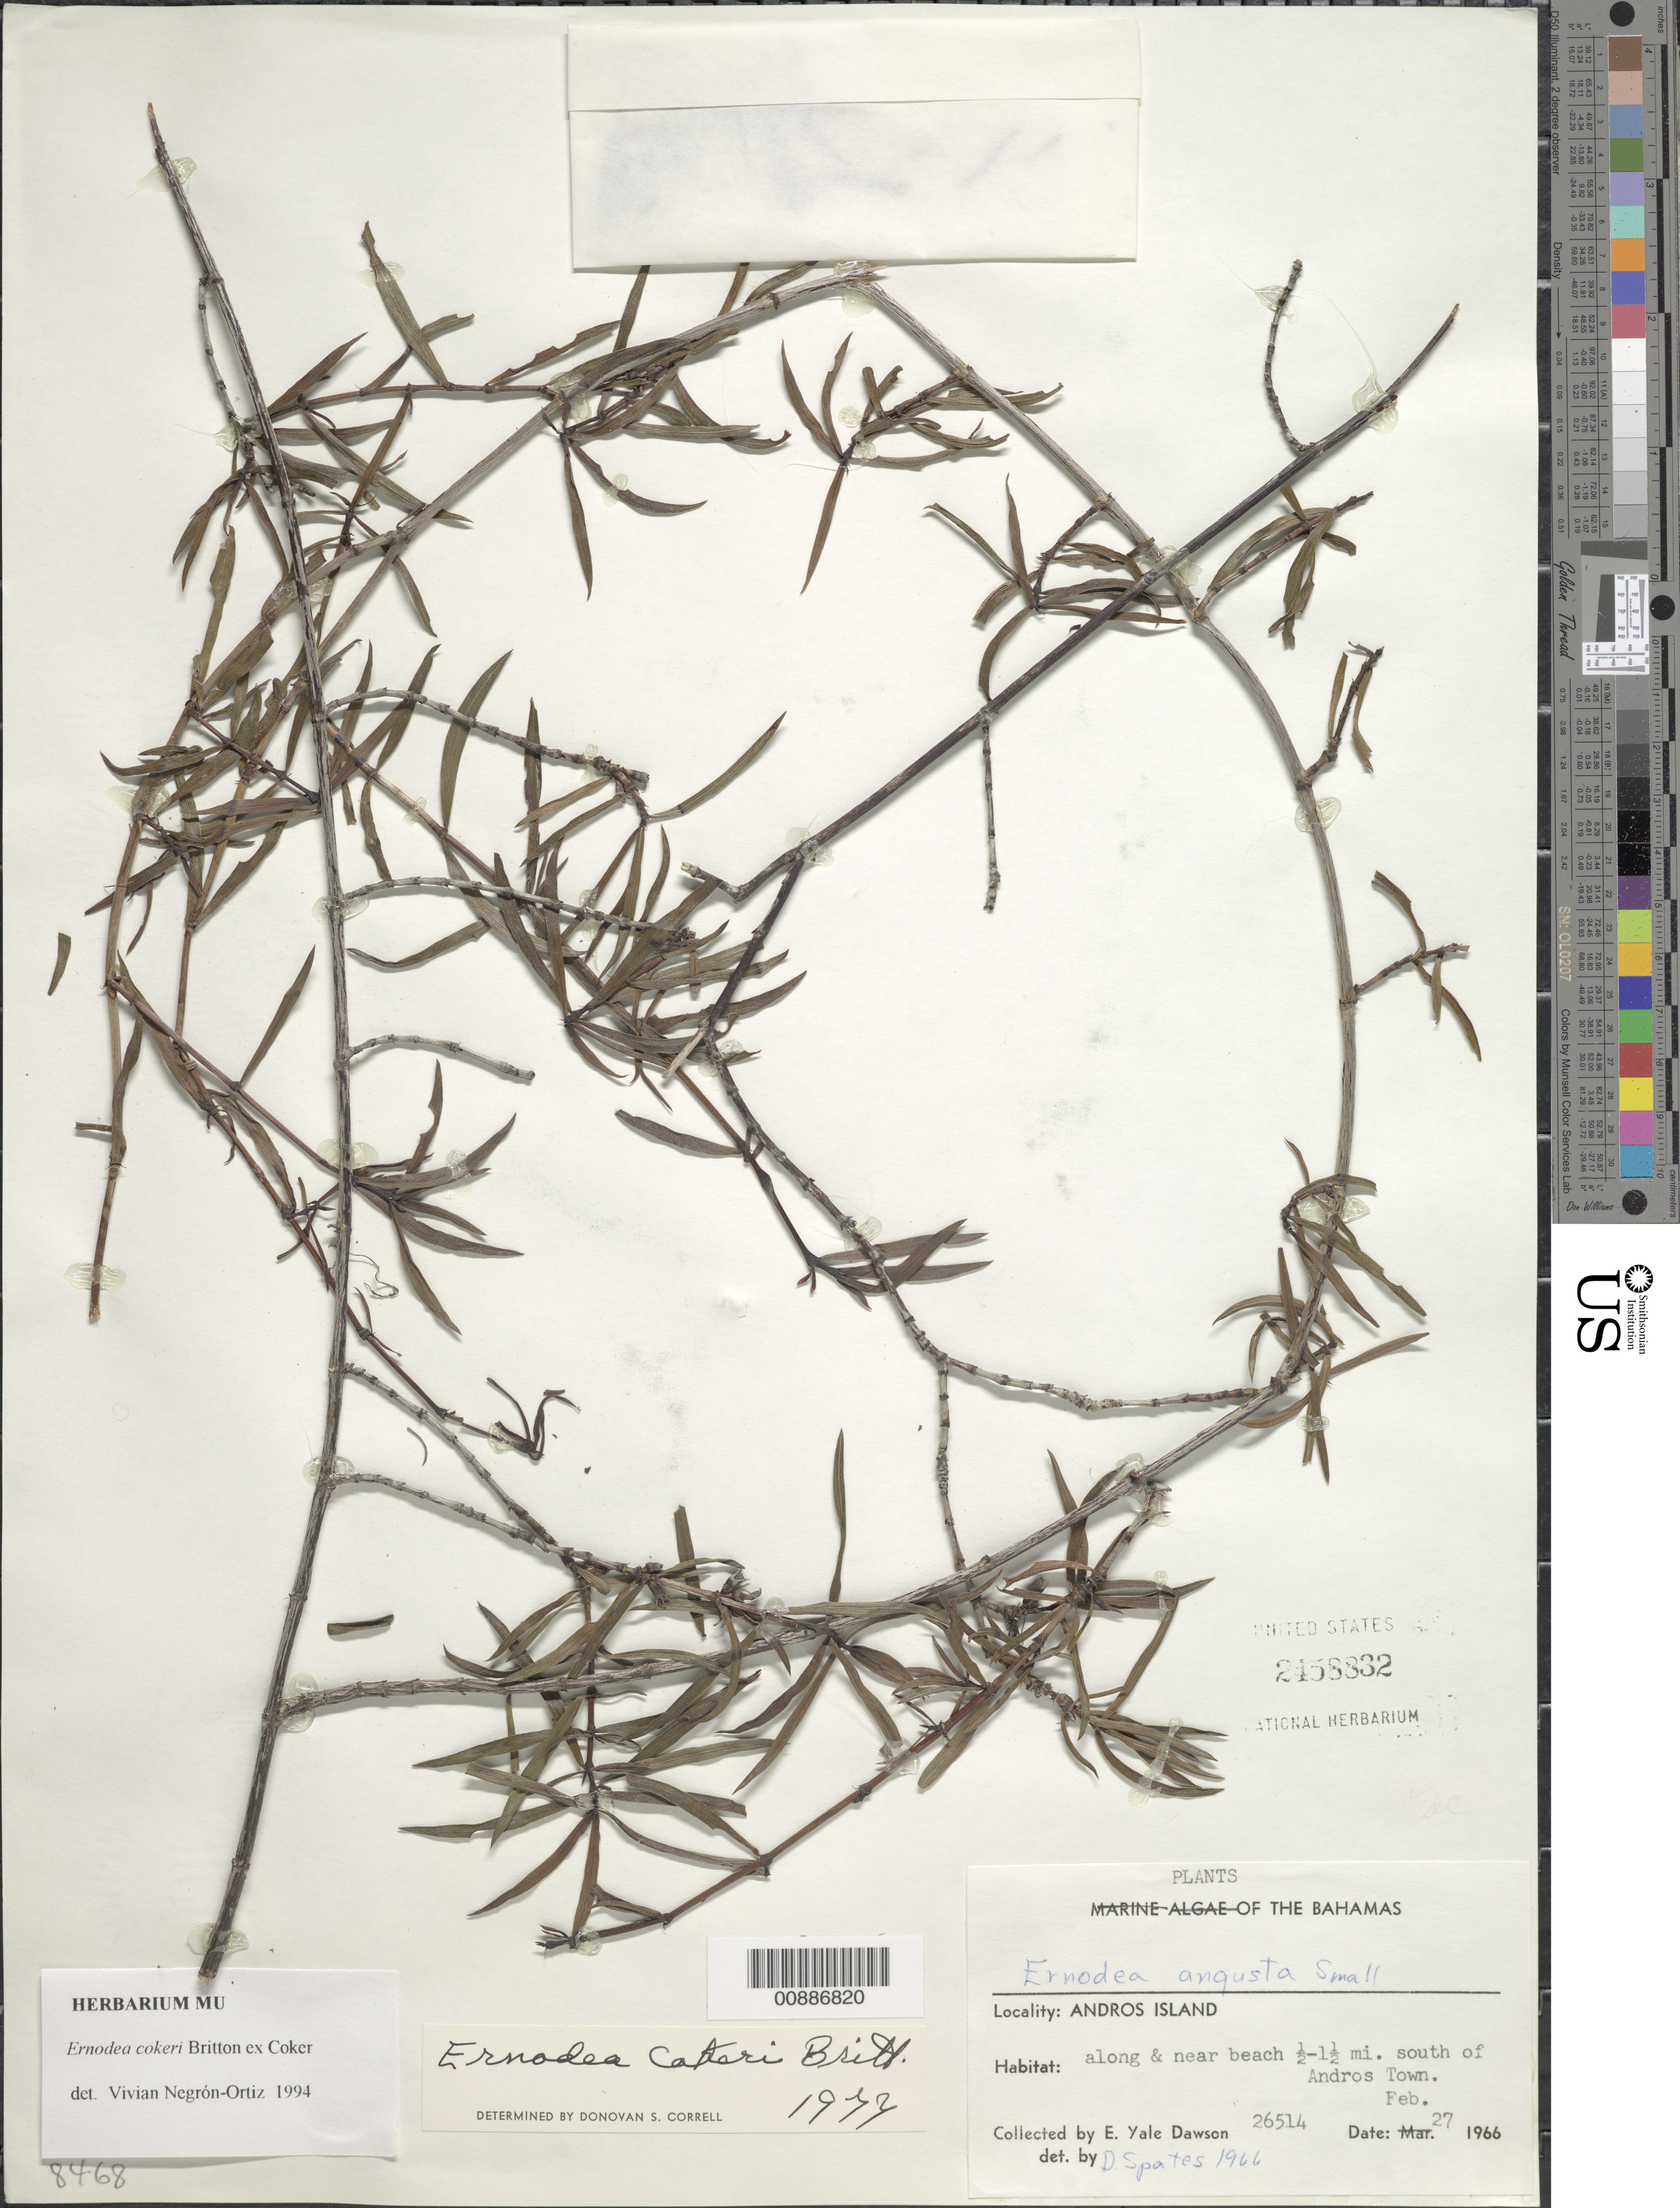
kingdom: Plantae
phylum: Tracheophyta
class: Magnoliopsida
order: Gentianales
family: Rubiaceae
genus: Ernodea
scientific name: Ernodea cokeri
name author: Britton ex Coker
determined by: Correll, D. S.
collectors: E. Y. Dawson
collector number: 26514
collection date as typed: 27 Feb 1966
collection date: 1966-02-27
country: Bahamas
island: Andros Island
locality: Andros Island. Near beach, 0.5-1.5 mi. south of Andros Town.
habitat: Along and near beach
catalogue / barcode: US 2458832